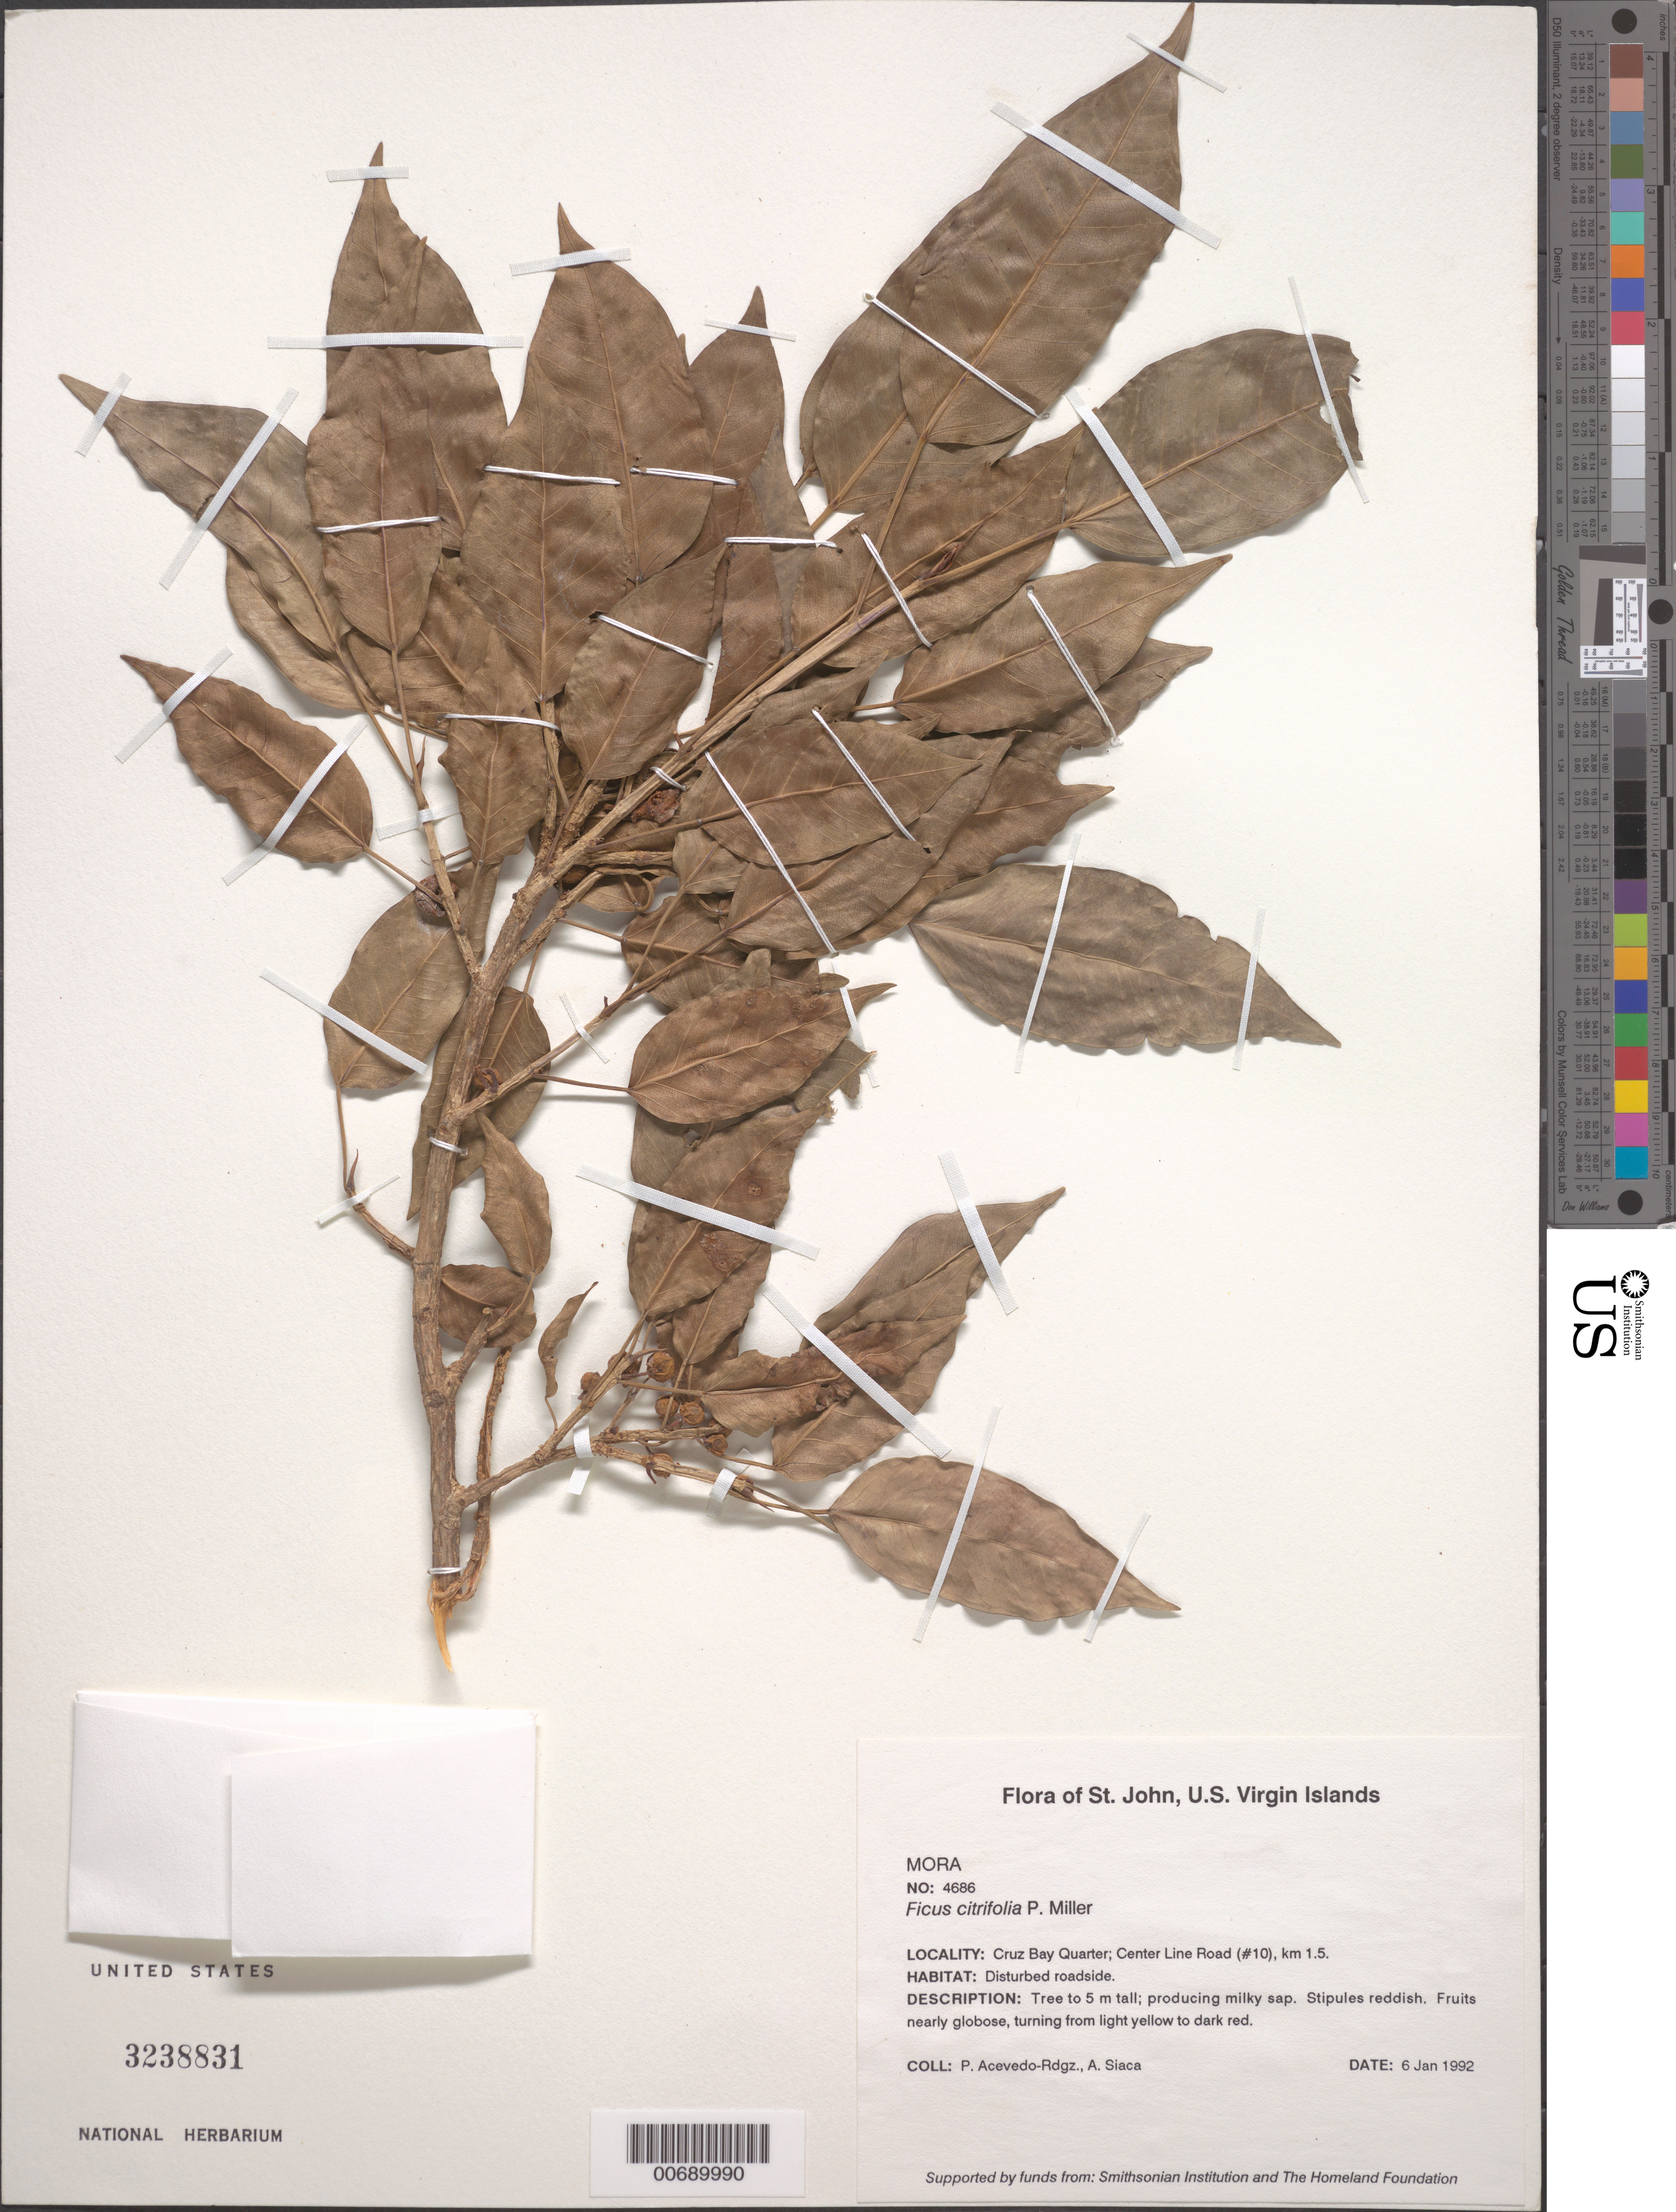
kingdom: Plantae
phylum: Tracheophyta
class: Magnoliopsida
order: Rosales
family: Moraceae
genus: Ficus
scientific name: Ficus citrifolia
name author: Mill.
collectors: P. Acevedo-Rodr. & A. Siaca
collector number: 4686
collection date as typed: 06 Jan 1992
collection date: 1992-01-06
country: U.S. Virgin Islands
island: St. John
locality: Cruz Bay Quarter; Center Line Road (#10), km 1.5.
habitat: Disturbed roadside.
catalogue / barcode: US 3238831